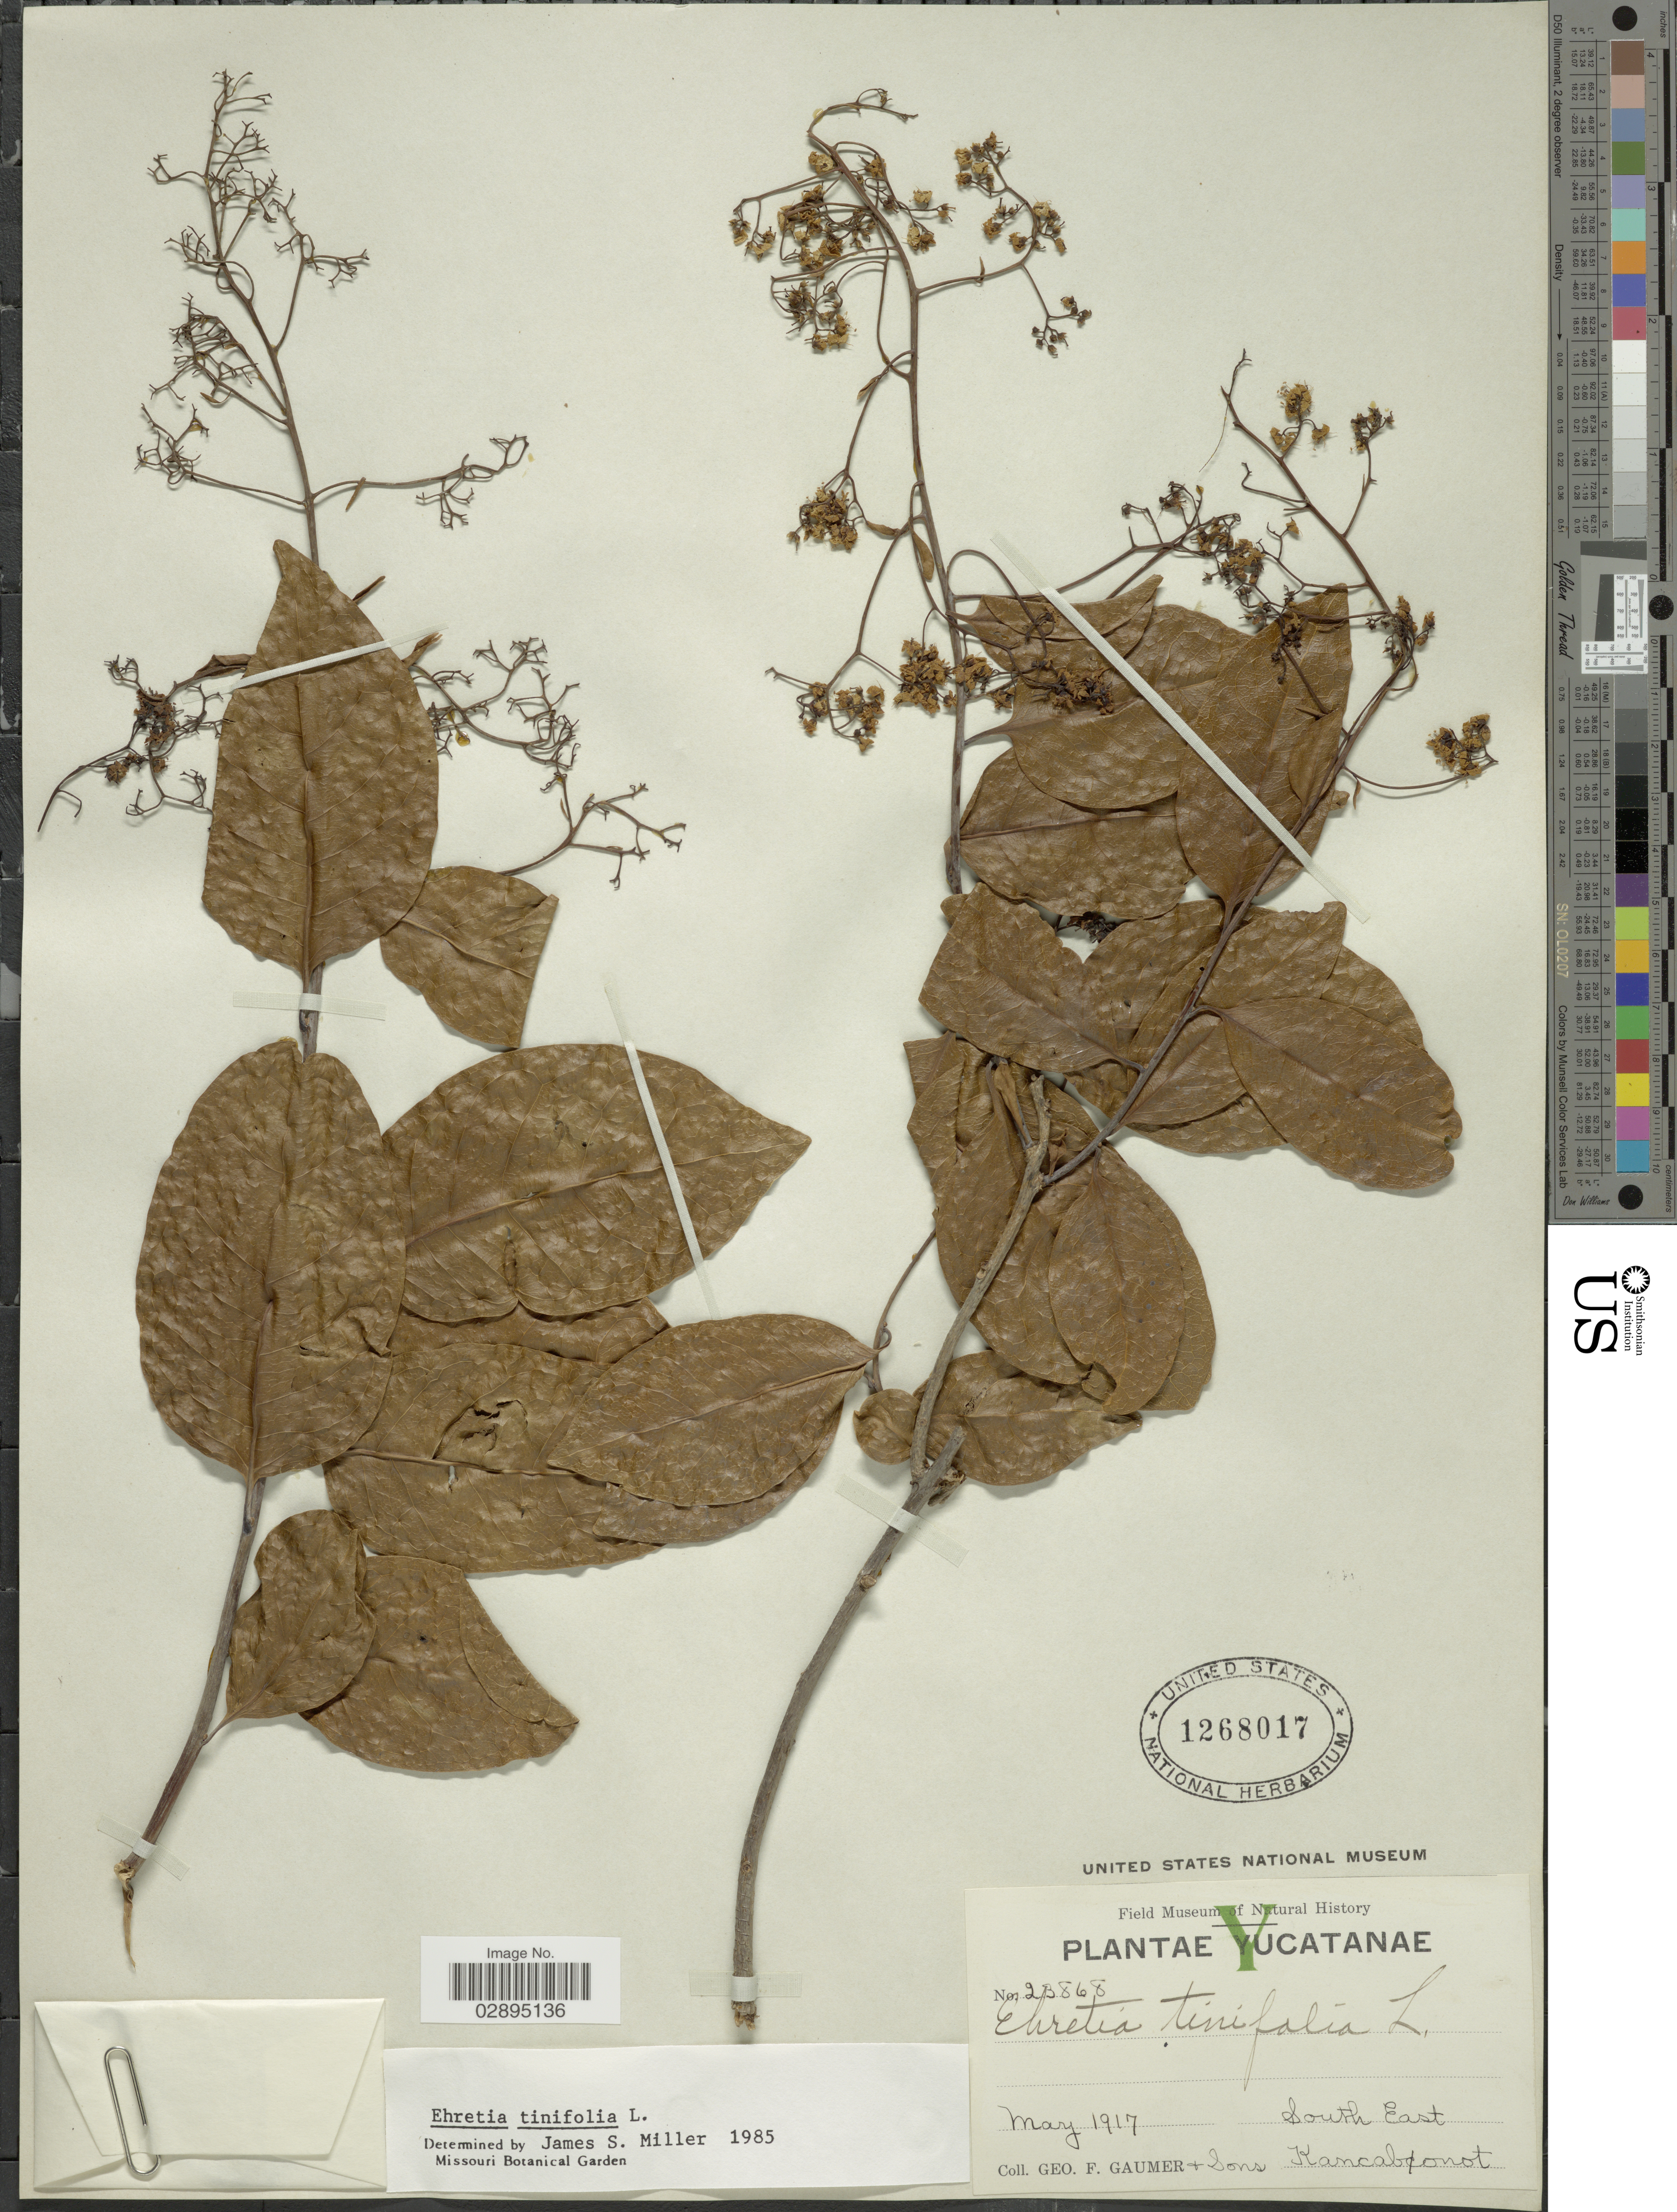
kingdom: Plantae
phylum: Tracheophyta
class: Magnoliopsida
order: Boraginales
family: Ehretiaceae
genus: Ehretia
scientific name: Ehretia tinifolia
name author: L.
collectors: G. F. Gaumer & Sons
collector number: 23868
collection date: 1917-05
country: Mexico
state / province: Yucatán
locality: South East, Kancabonot.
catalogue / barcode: US 1268017